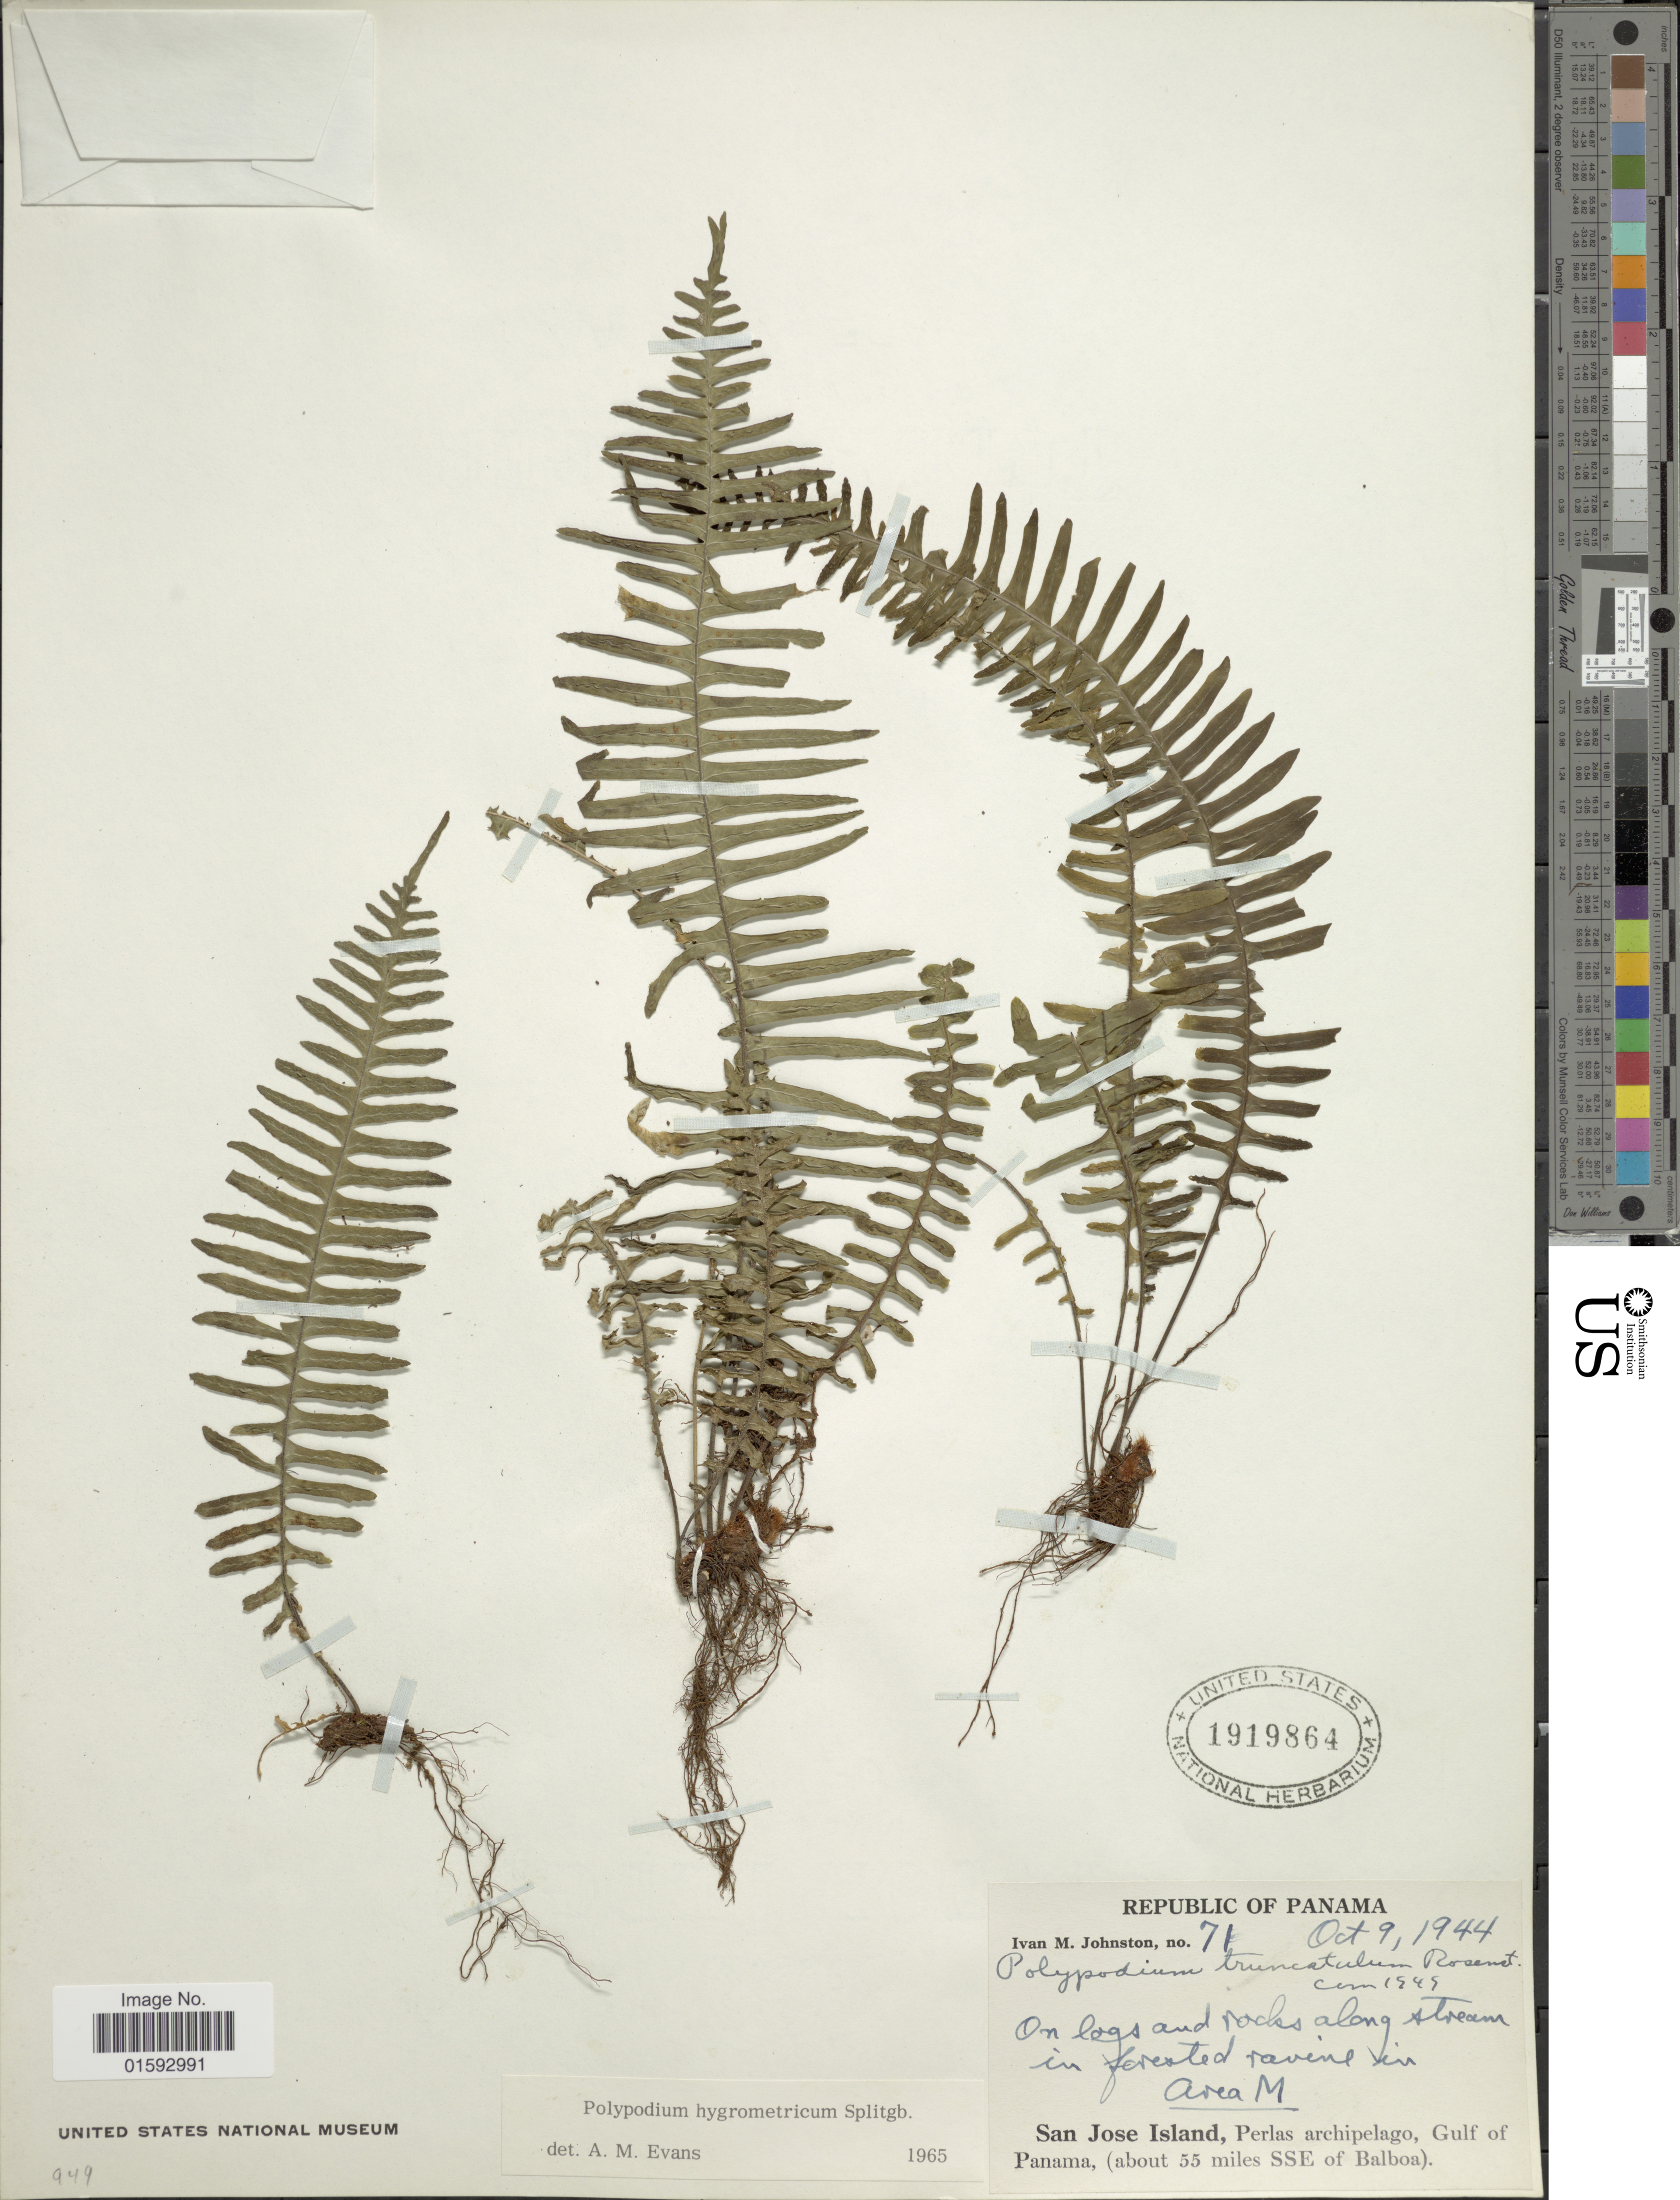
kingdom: Plantae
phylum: Tracheophyta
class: Polypodiopsida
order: Polypodiales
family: Polypodiaceae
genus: Pecluma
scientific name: Pecluma hygrometrica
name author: (Splitg.) M.G. Price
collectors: I.M. Johnston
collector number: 71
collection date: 1944-10-09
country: Panama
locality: On logs and rocks along stream in forested ravine in Area M, San Jose Island, Perlas archipelago, Gulf of Panama (about 55 miles SSE of Balboa)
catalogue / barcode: US 1919864